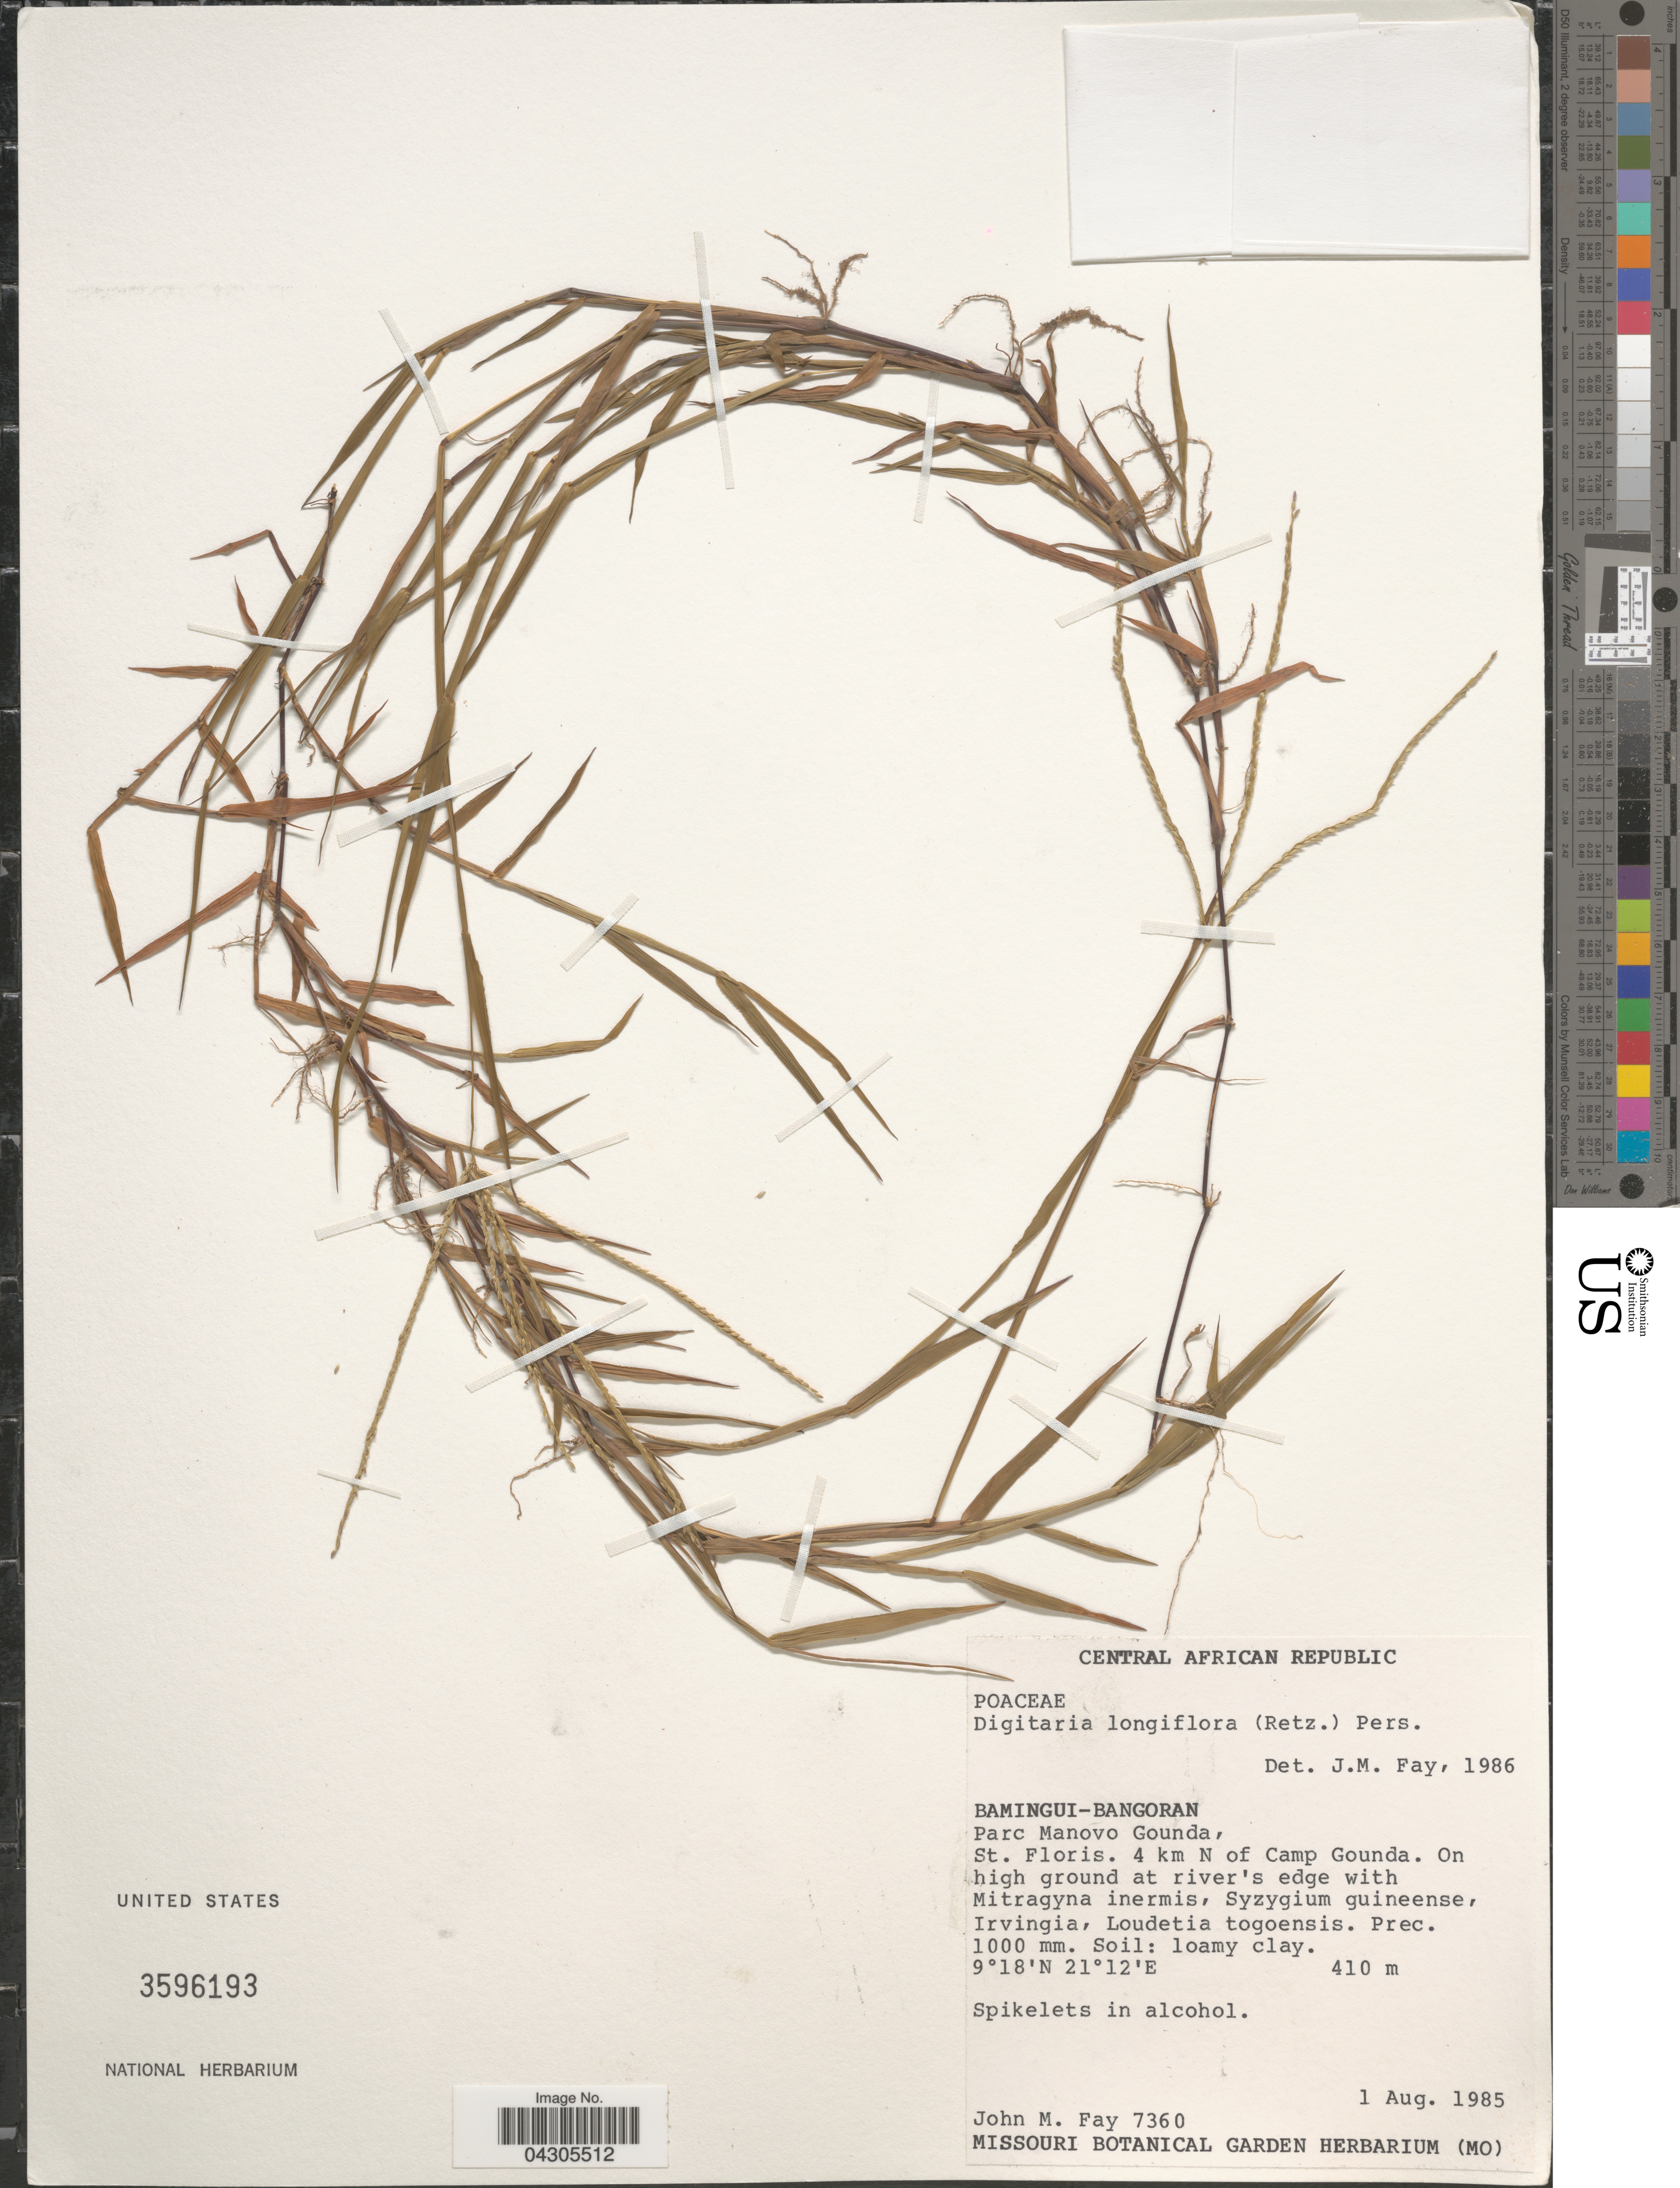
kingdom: Plantae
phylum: Tracheophyta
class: Liliopsida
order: Poales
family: Poaceae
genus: Digitaria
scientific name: Digitaria longiflora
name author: (Retz.) Pers.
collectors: J. M. Fay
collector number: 7360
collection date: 1985-08-01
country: Central African Republic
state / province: Bamingui-Bangoran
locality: Parc Manovo Gounda, St. Floris. 4 km N of Camp Gounda. On high ground at river's edge.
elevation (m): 410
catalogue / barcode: US 3596193